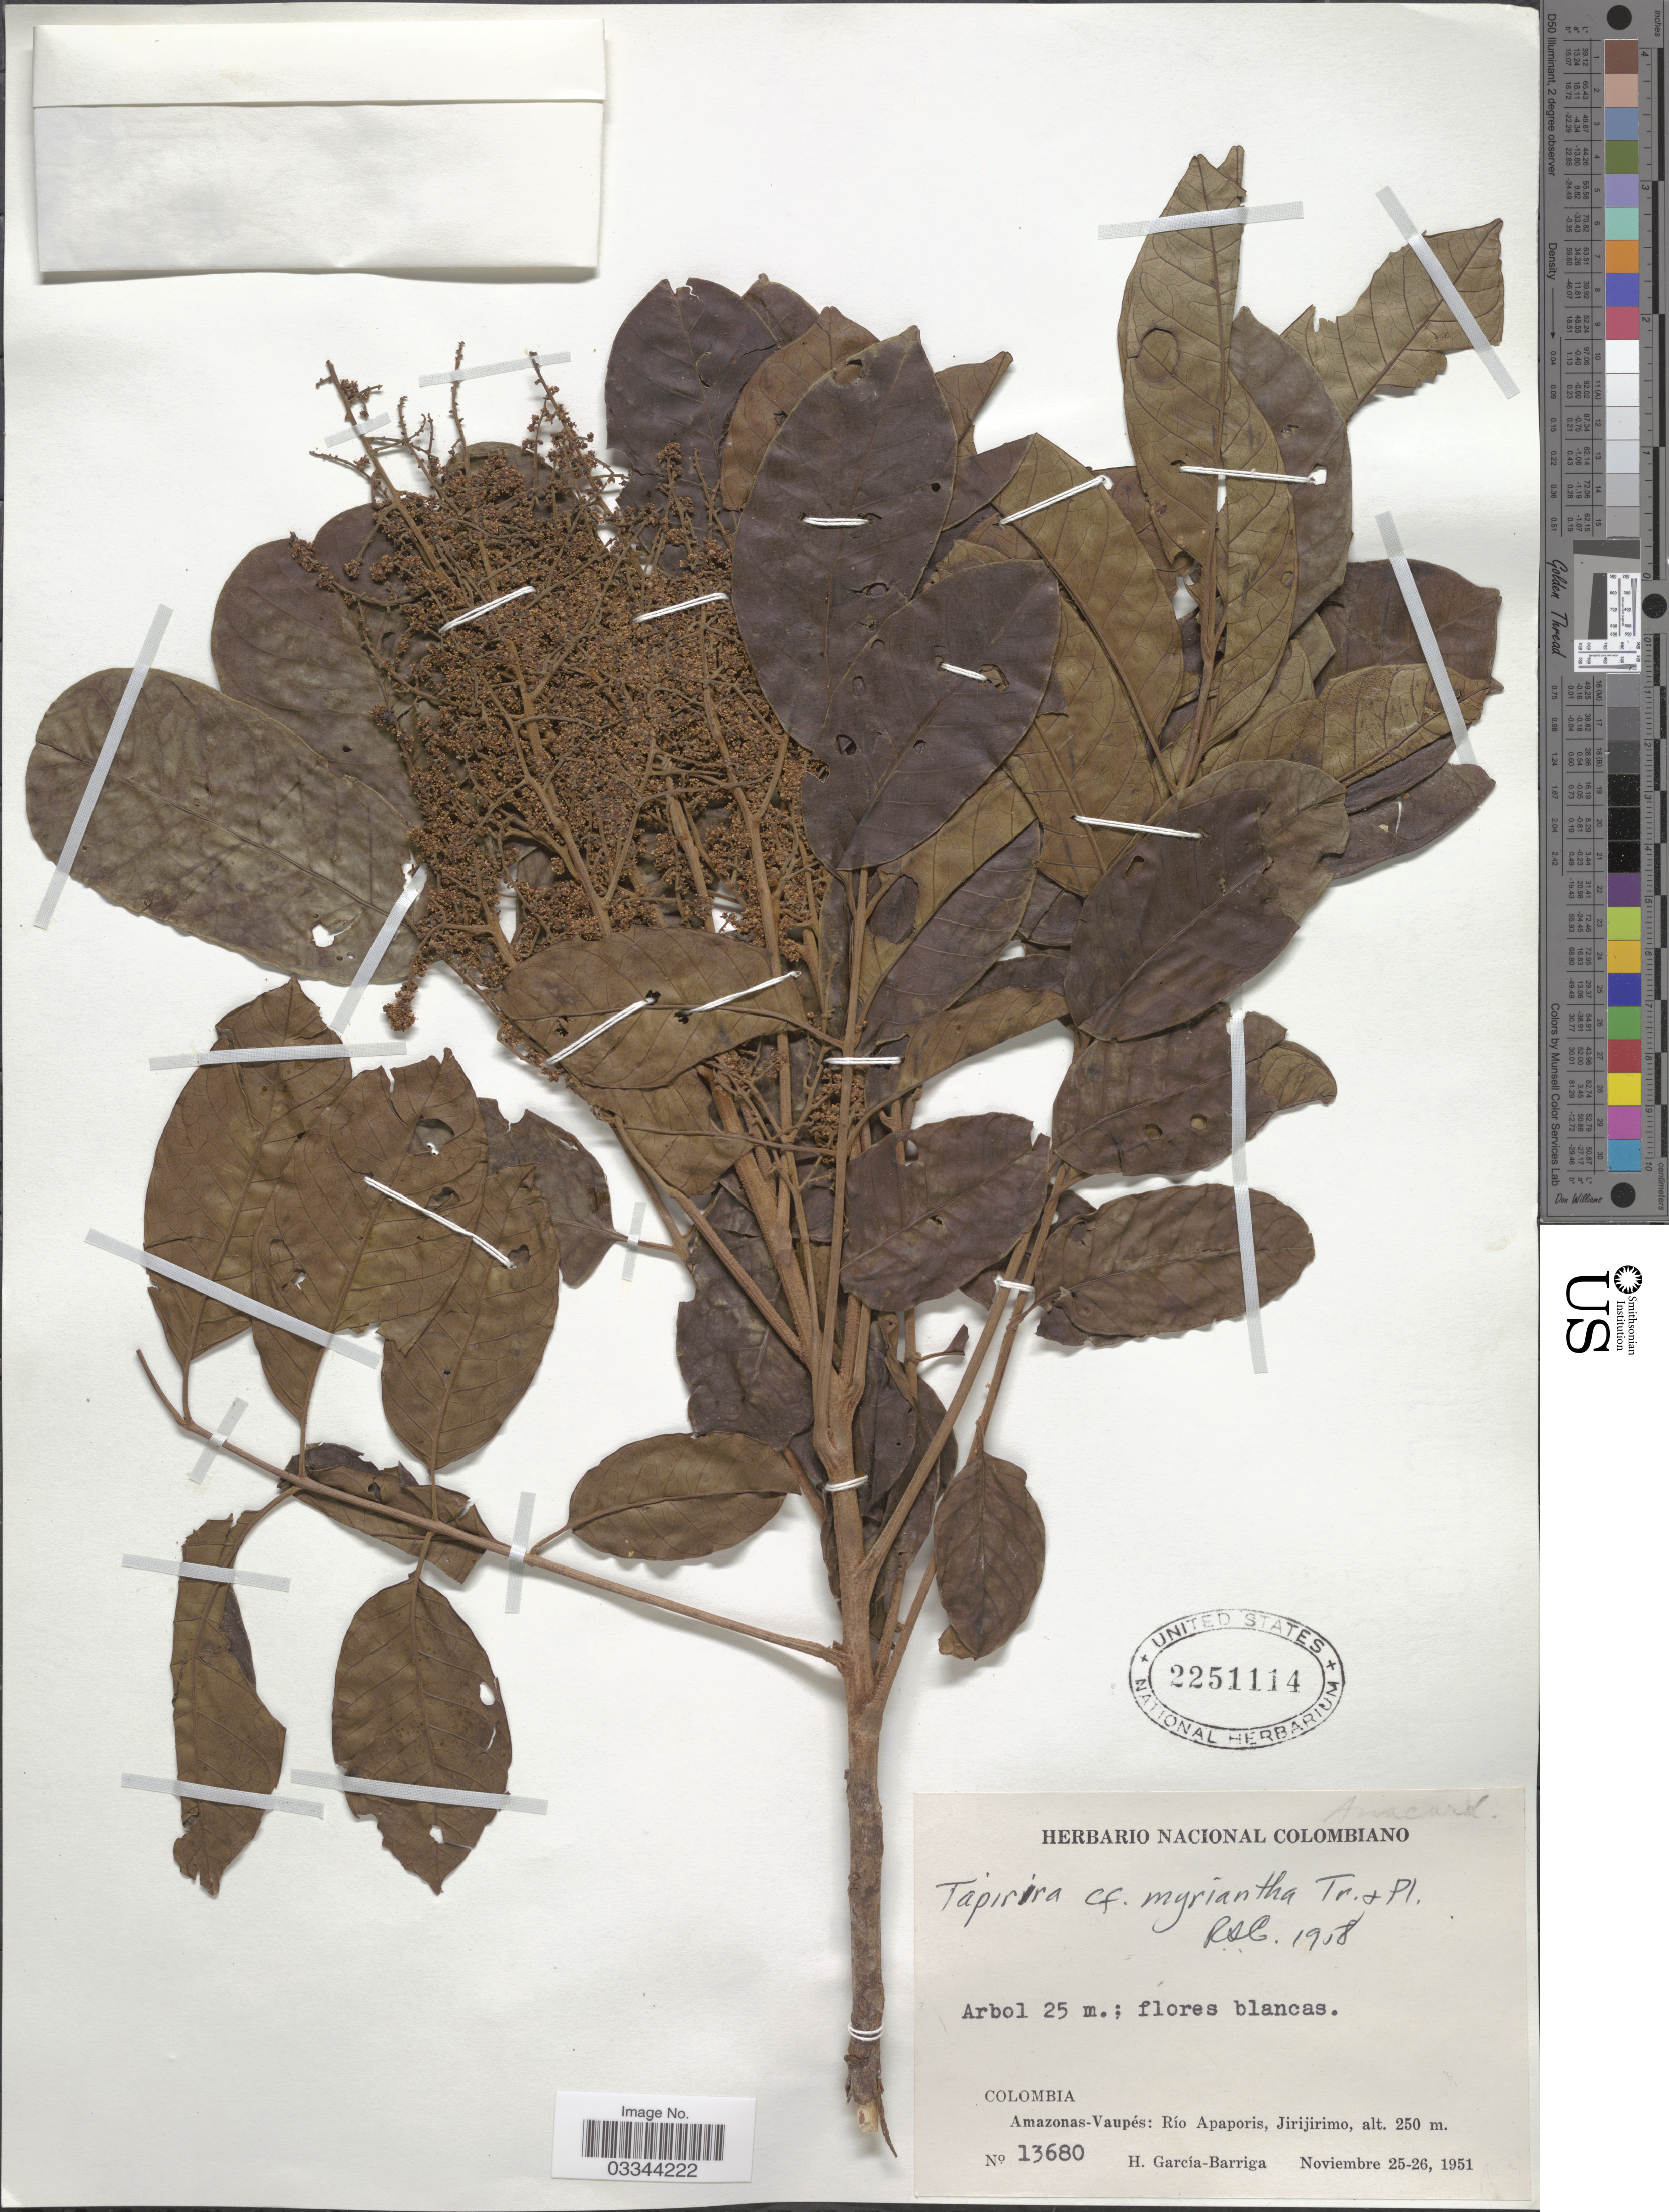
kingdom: Plantae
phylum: Tracheophyta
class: Magnoliopsida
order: Sapindales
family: Anacardiaceae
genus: Tapirira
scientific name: Tapirira myriantha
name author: Triana & Planch.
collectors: H. García Barriga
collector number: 13680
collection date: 1951-11-25/1951-11-26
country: Colombia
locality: Amazonas-Vaupés: Río Apaporis, Jirijirimo.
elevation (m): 250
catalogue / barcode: US 2251114